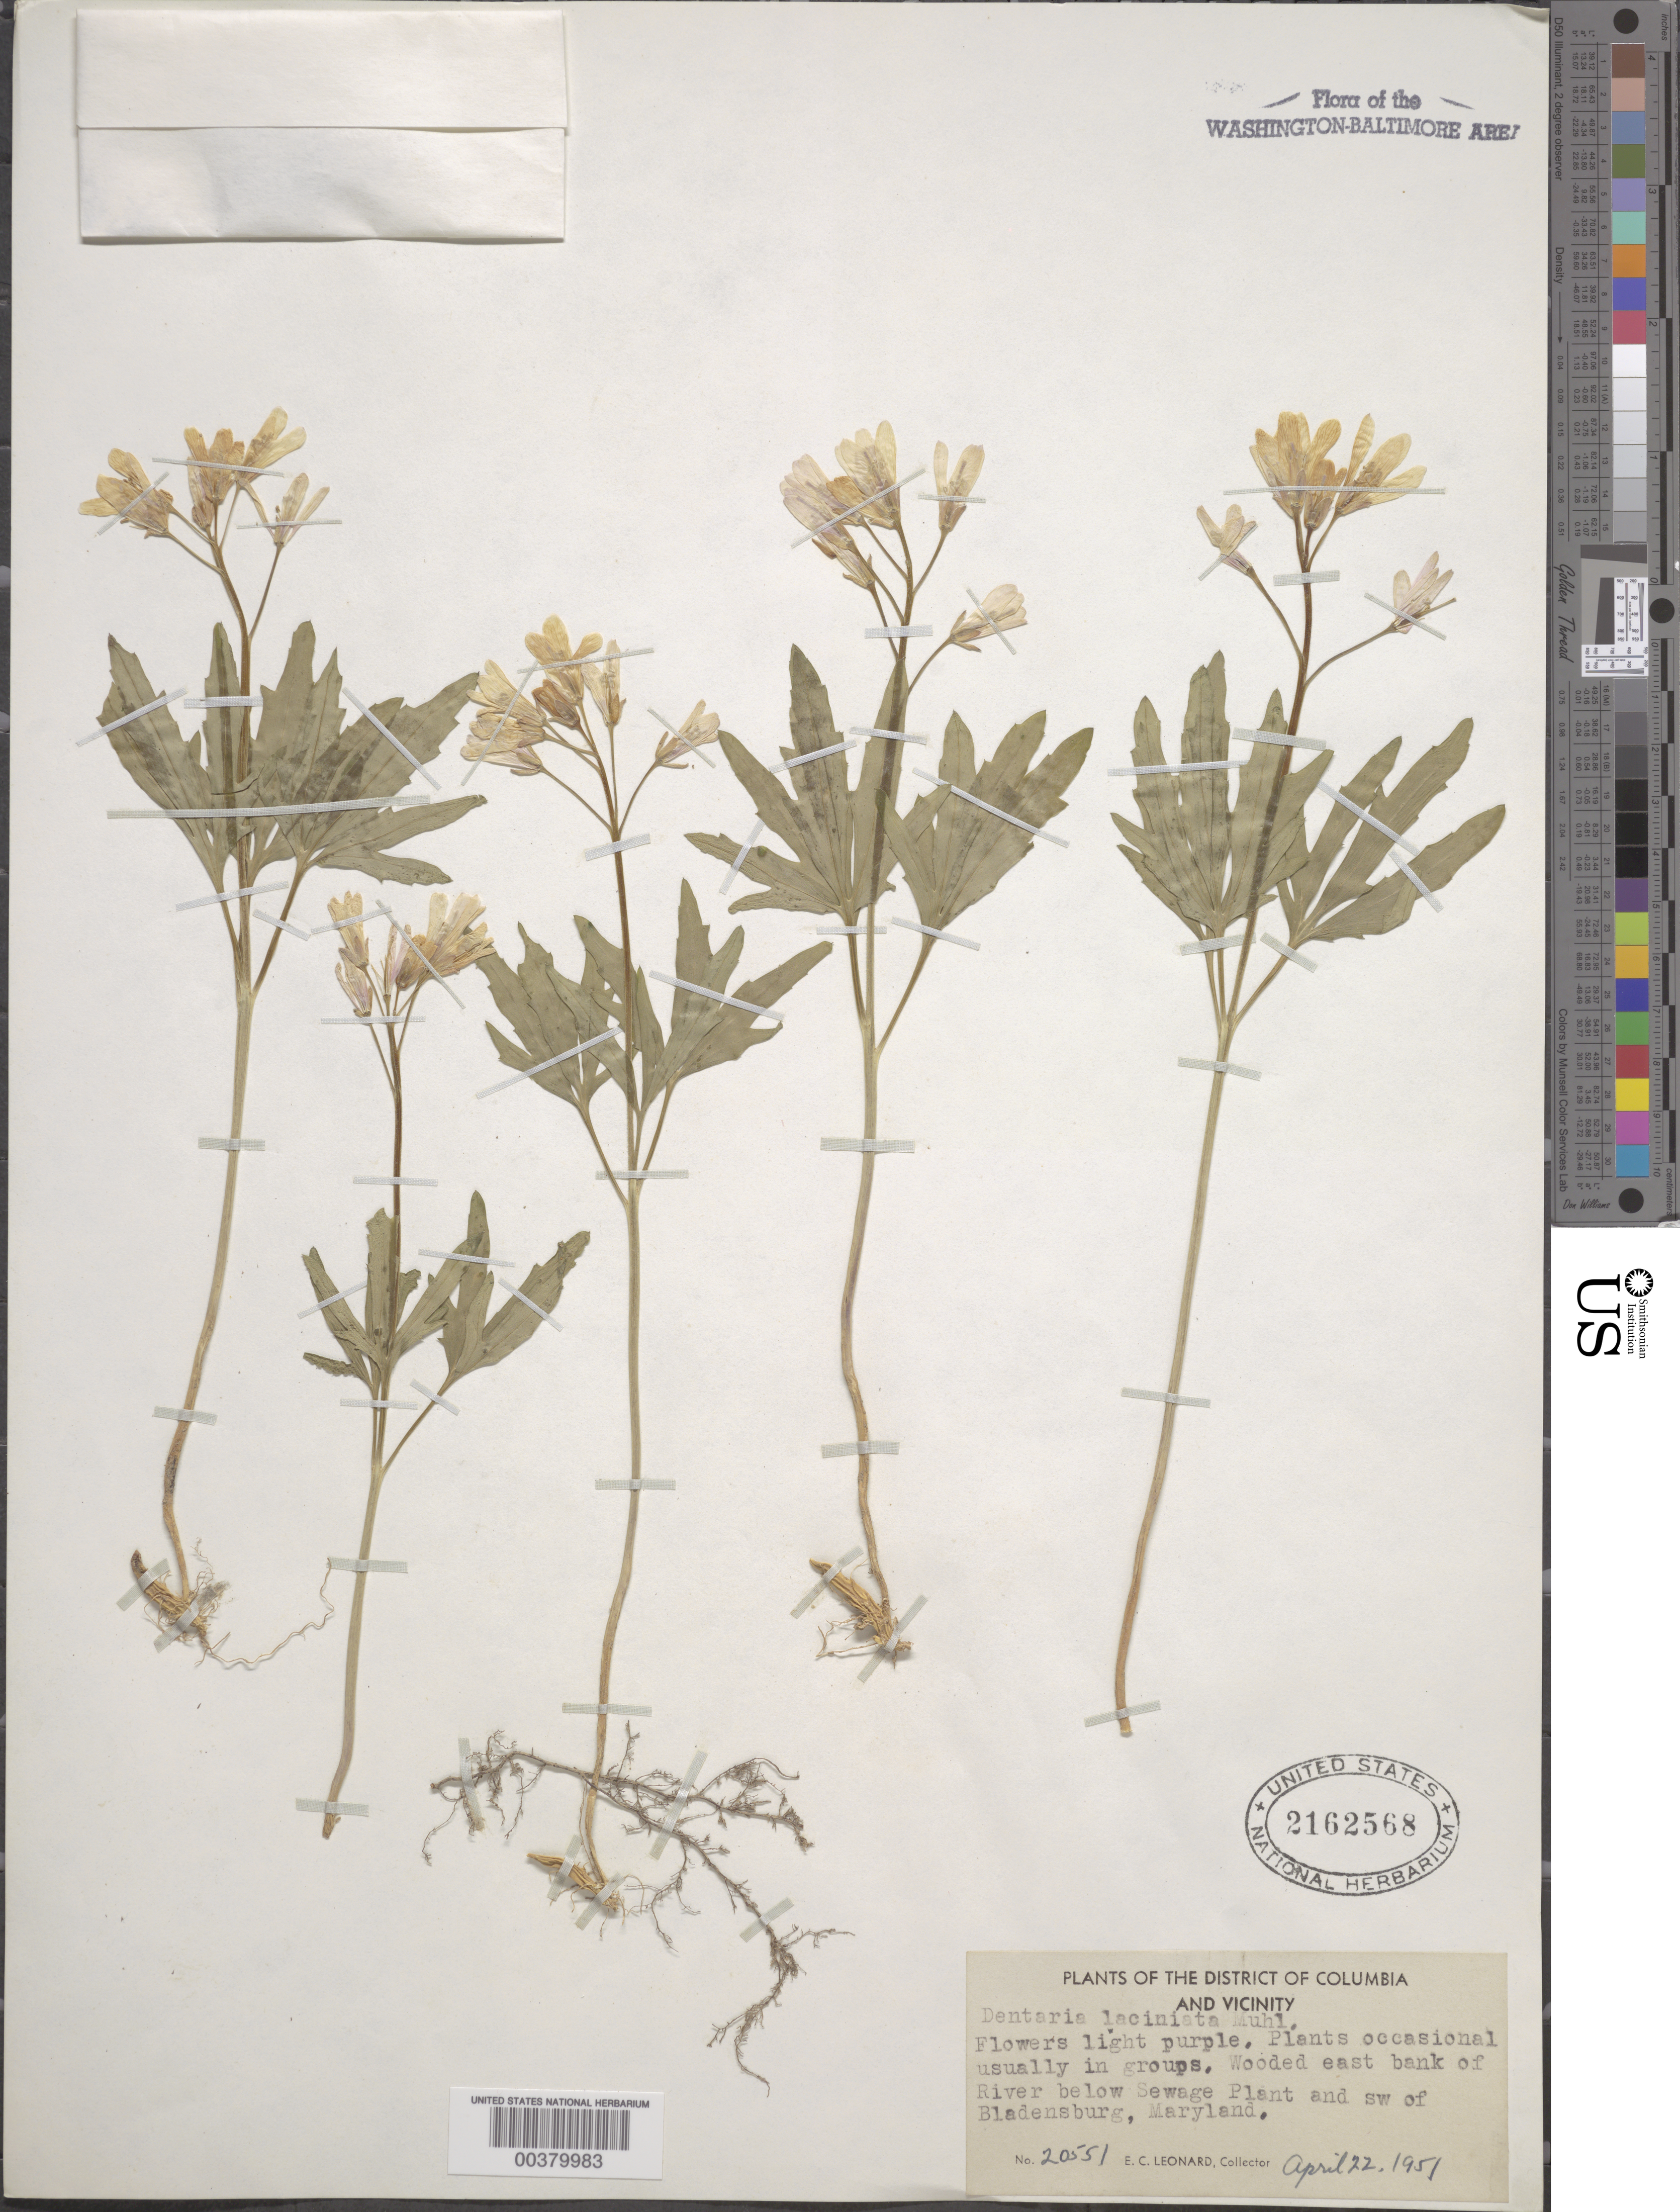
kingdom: Plantae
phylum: Tracheophyta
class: Magnoliopsida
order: Brassicales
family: Brassicaceae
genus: Cardamine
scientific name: Cardamine concatenata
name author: (Michx.) Sw.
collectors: E. C. Leonard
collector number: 20551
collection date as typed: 22 Apr 1951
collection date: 1951-04-22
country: United States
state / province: Maryland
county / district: Prince George's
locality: Below Sewage Plant, southwest of Bladensburg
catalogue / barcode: US 2162568